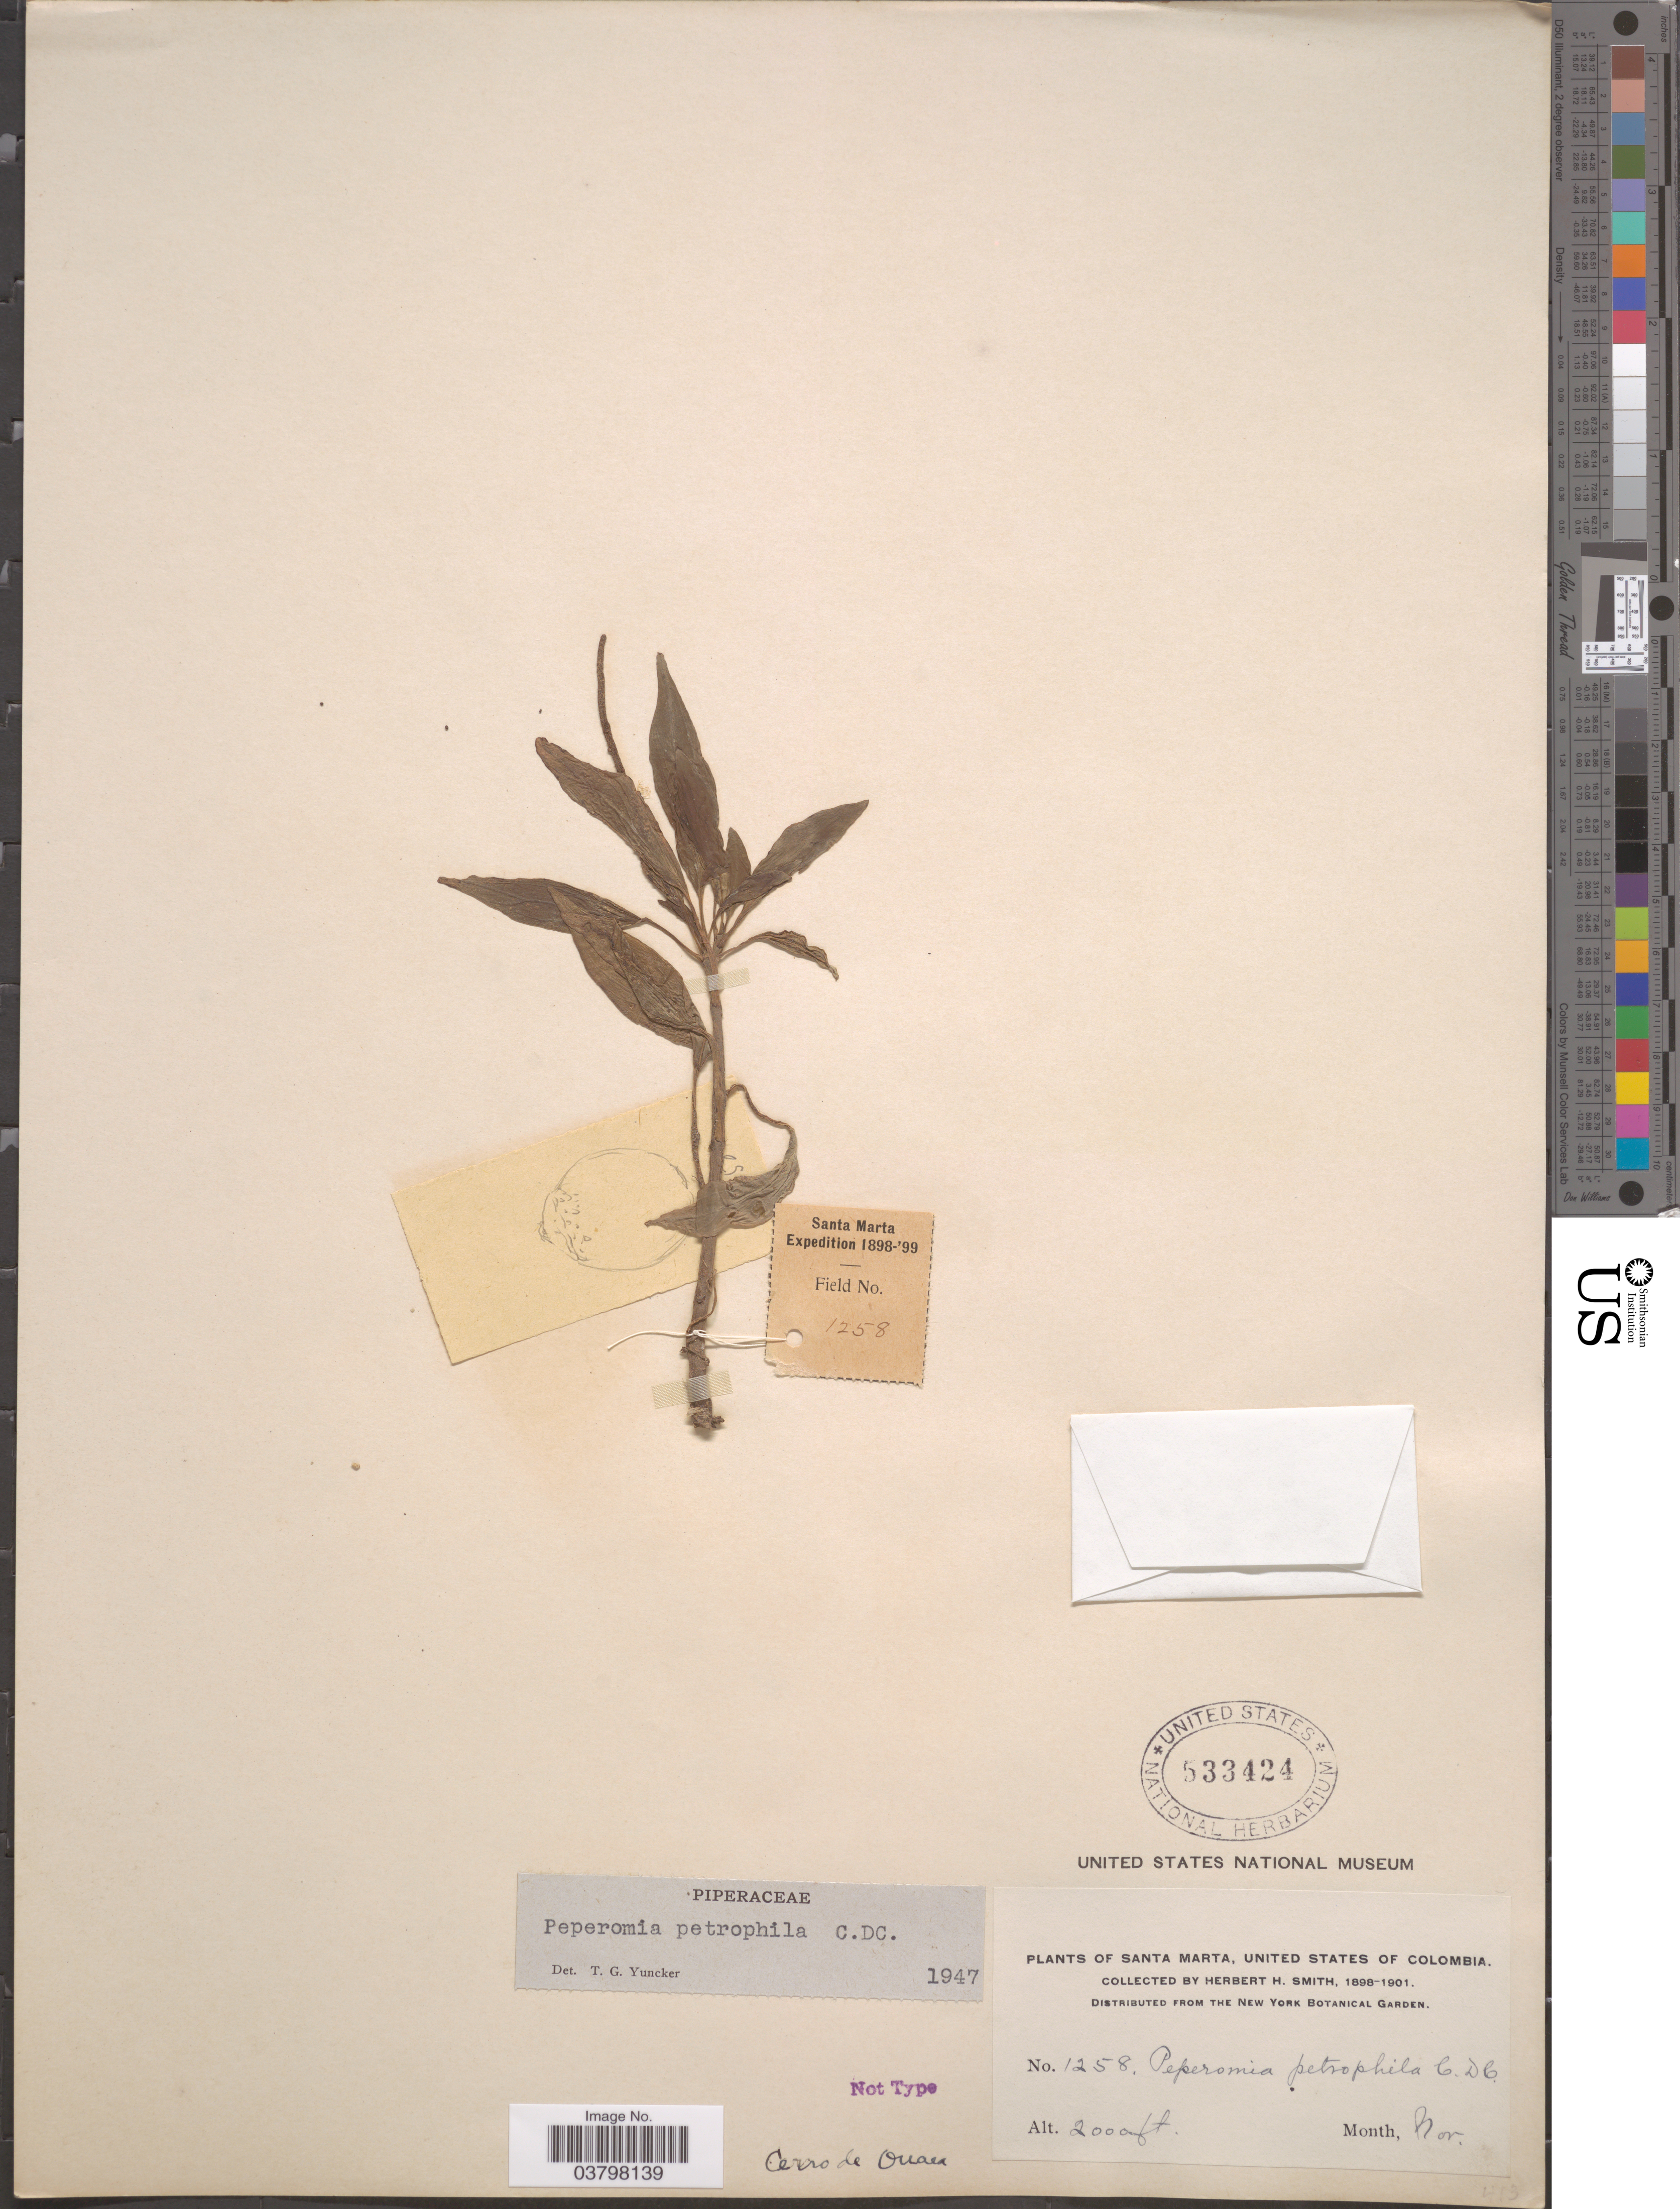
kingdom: Plantae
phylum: Tracheophyta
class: Magnoliopsida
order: Piperales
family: Piperaceae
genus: Peperomia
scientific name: Peperomia petrophila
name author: C. DC.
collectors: Herbert H. Smith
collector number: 1258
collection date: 1898-11/1901-11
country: Colombia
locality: Santa Marta, United States of Colombia. Cerro de Onaca.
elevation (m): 610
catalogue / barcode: US 533424